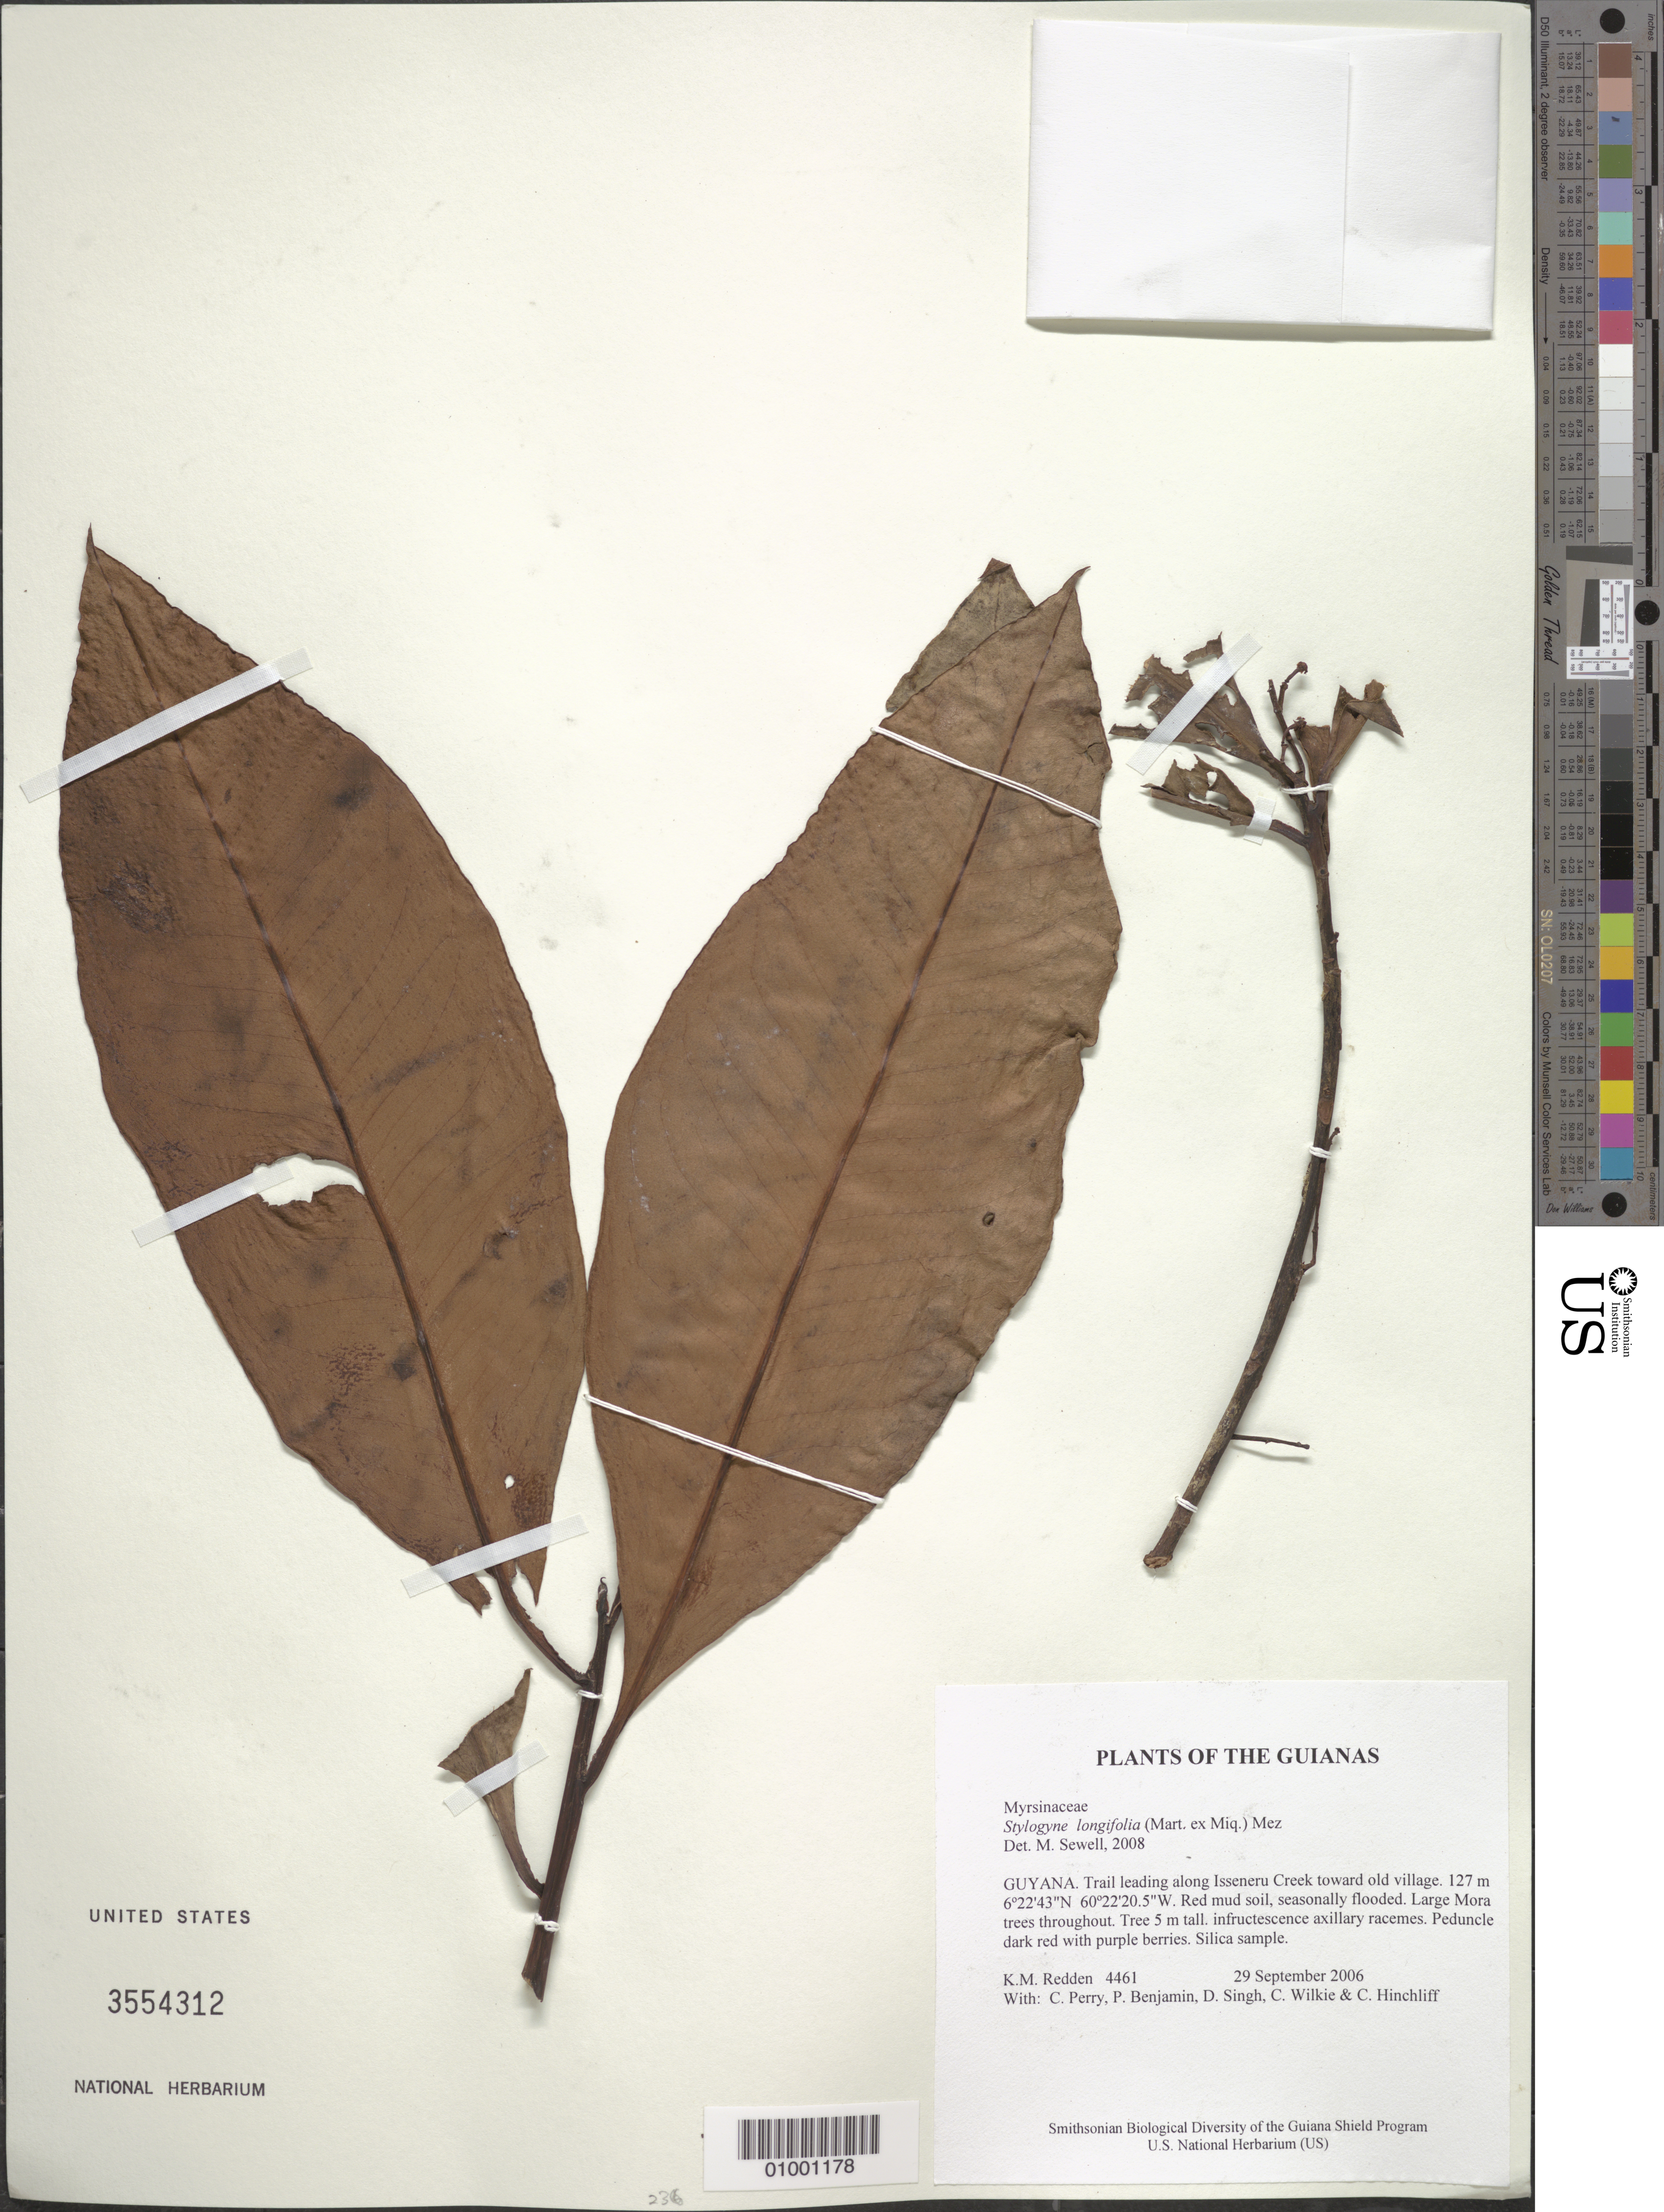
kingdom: Plantae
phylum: Tracheophyta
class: Magnoliopsida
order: Ericales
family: Primulaceae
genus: Stylogyne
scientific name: Stylogyne longifolia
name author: Mez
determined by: Sewell, M.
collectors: K. M. Redden, C. Perry, P. Benjamin, D. Singh, C. Wilkie & C. E. Hinchliff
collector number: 4461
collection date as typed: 29 September 2006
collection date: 2006-09-29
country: Guyana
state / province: Cuyuni-Mazaruni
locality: Trail leading along Isseneru Creek toward old village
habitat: Red mud soil, seasonally flooded. Large Mora trees throughout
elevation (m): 127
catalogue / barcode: US 3554312